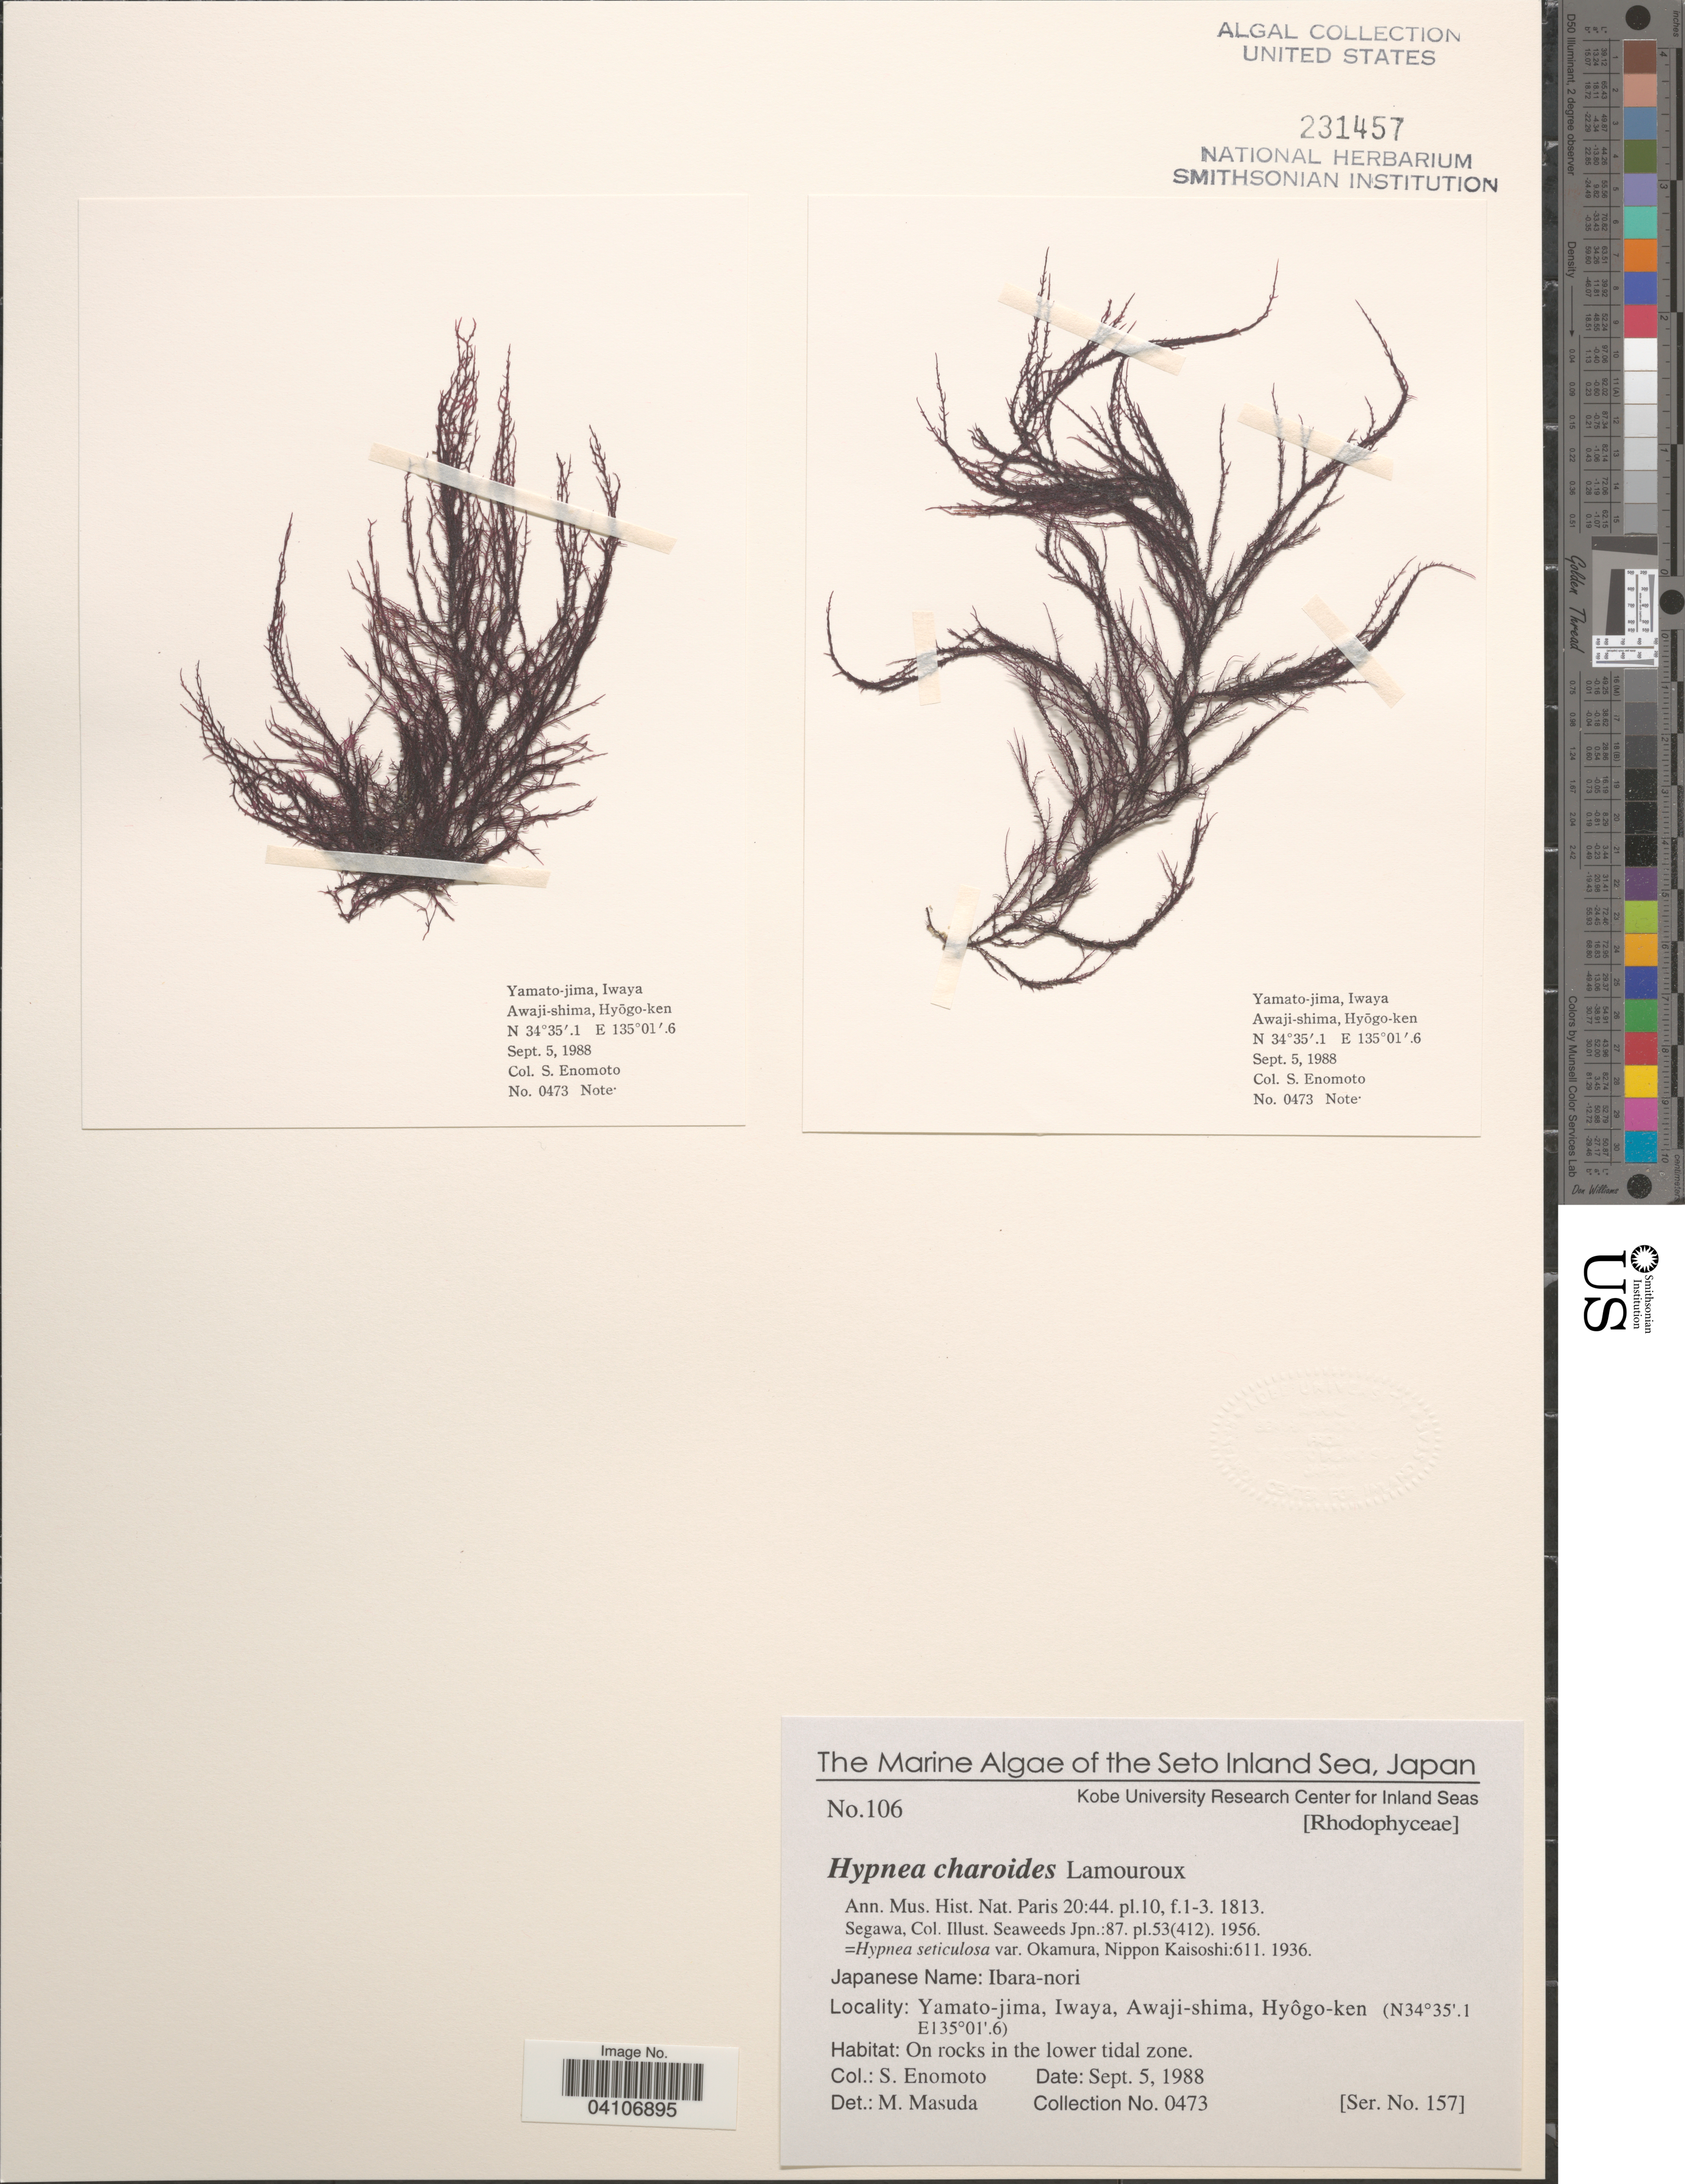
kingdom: Plantae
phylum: Rhodophyta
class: Florideophyceae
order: Gigartinales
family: Cystocloniaceae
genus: Hypnea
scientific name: Hypnea charoides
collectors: S. Enomoto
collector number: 0473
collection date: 1988-09-05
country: Japan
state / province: Hyogo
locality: The Seto Inland Sea. Yamato-jima, Iwaya, Awaji-shima, Hyôgo-ken. On rocks in the lower tidal zone.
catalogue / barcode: US 231457